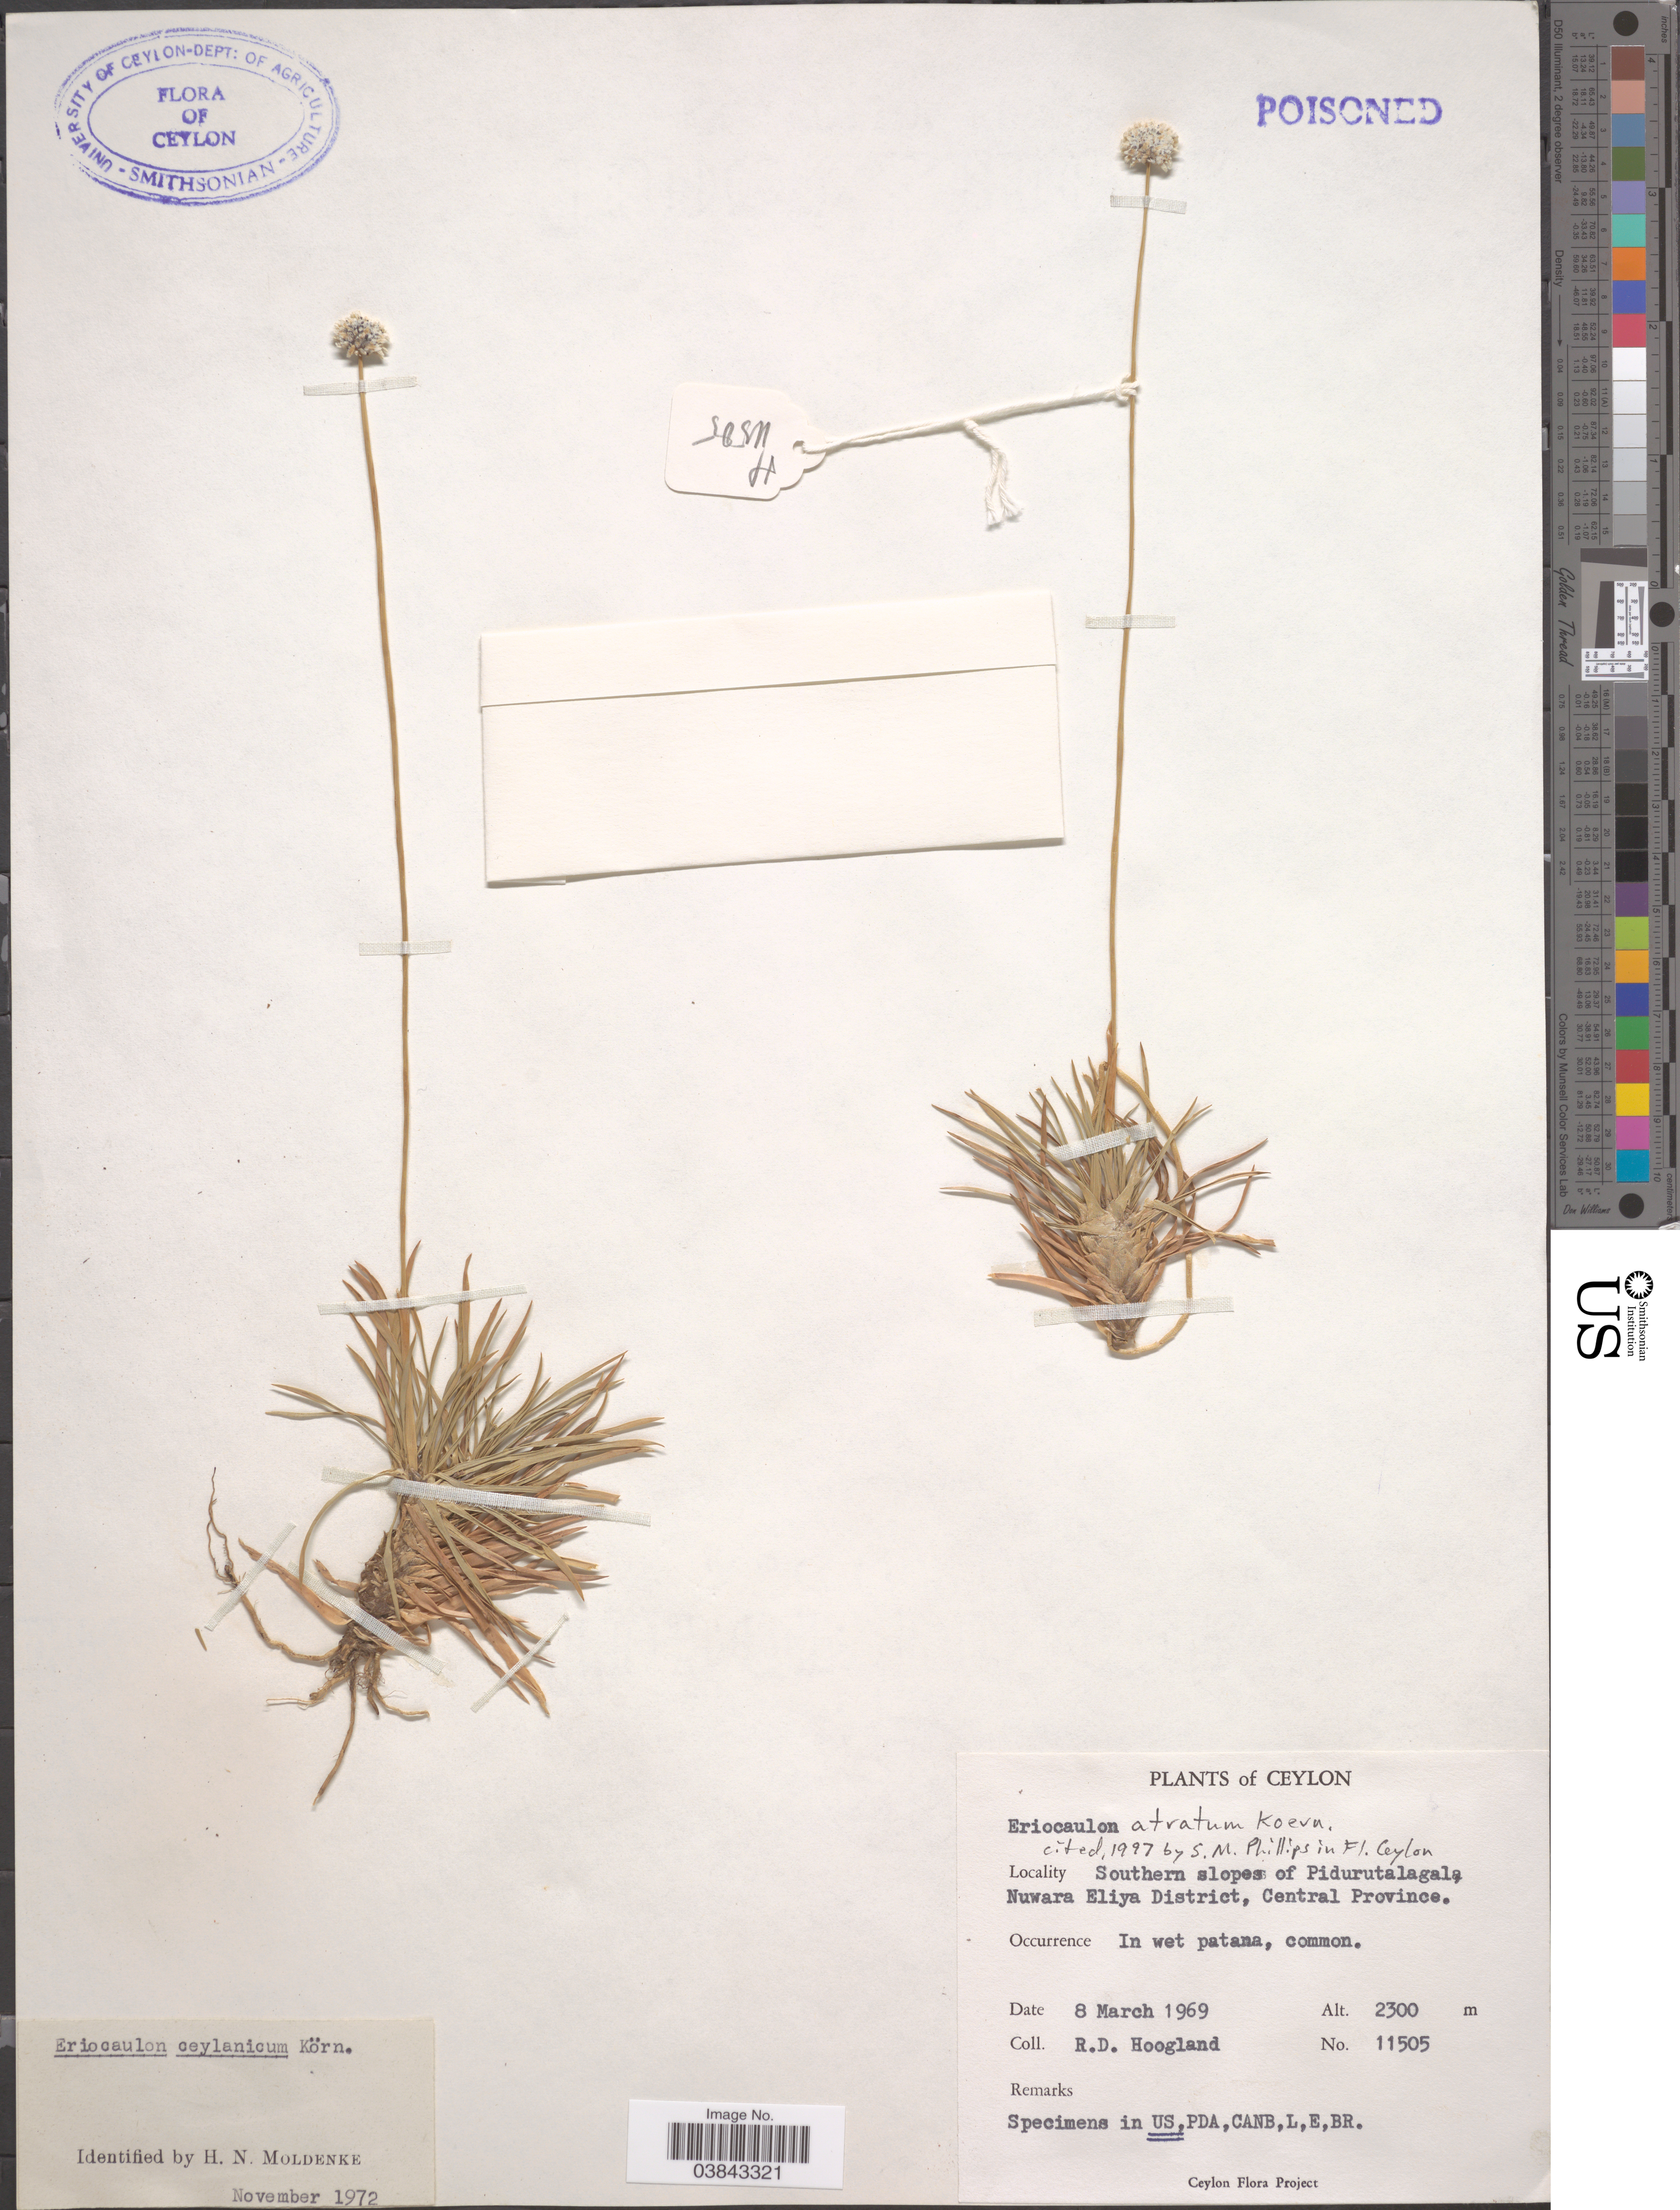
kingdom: Plantae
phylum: Tracheophyta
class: Liliopsida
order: Poales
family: Eriocaulaceae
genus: Eriocaulon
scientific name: Eriocaulon atratum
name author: Körn.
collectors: R. D. Hoogland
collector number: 11505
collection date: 1969-03-08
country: Sri Lanka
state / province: Central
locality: Ceylon. Southern slopes of Pidurutalagala, Nuwara Eliya District, Central Province.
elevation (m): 2300